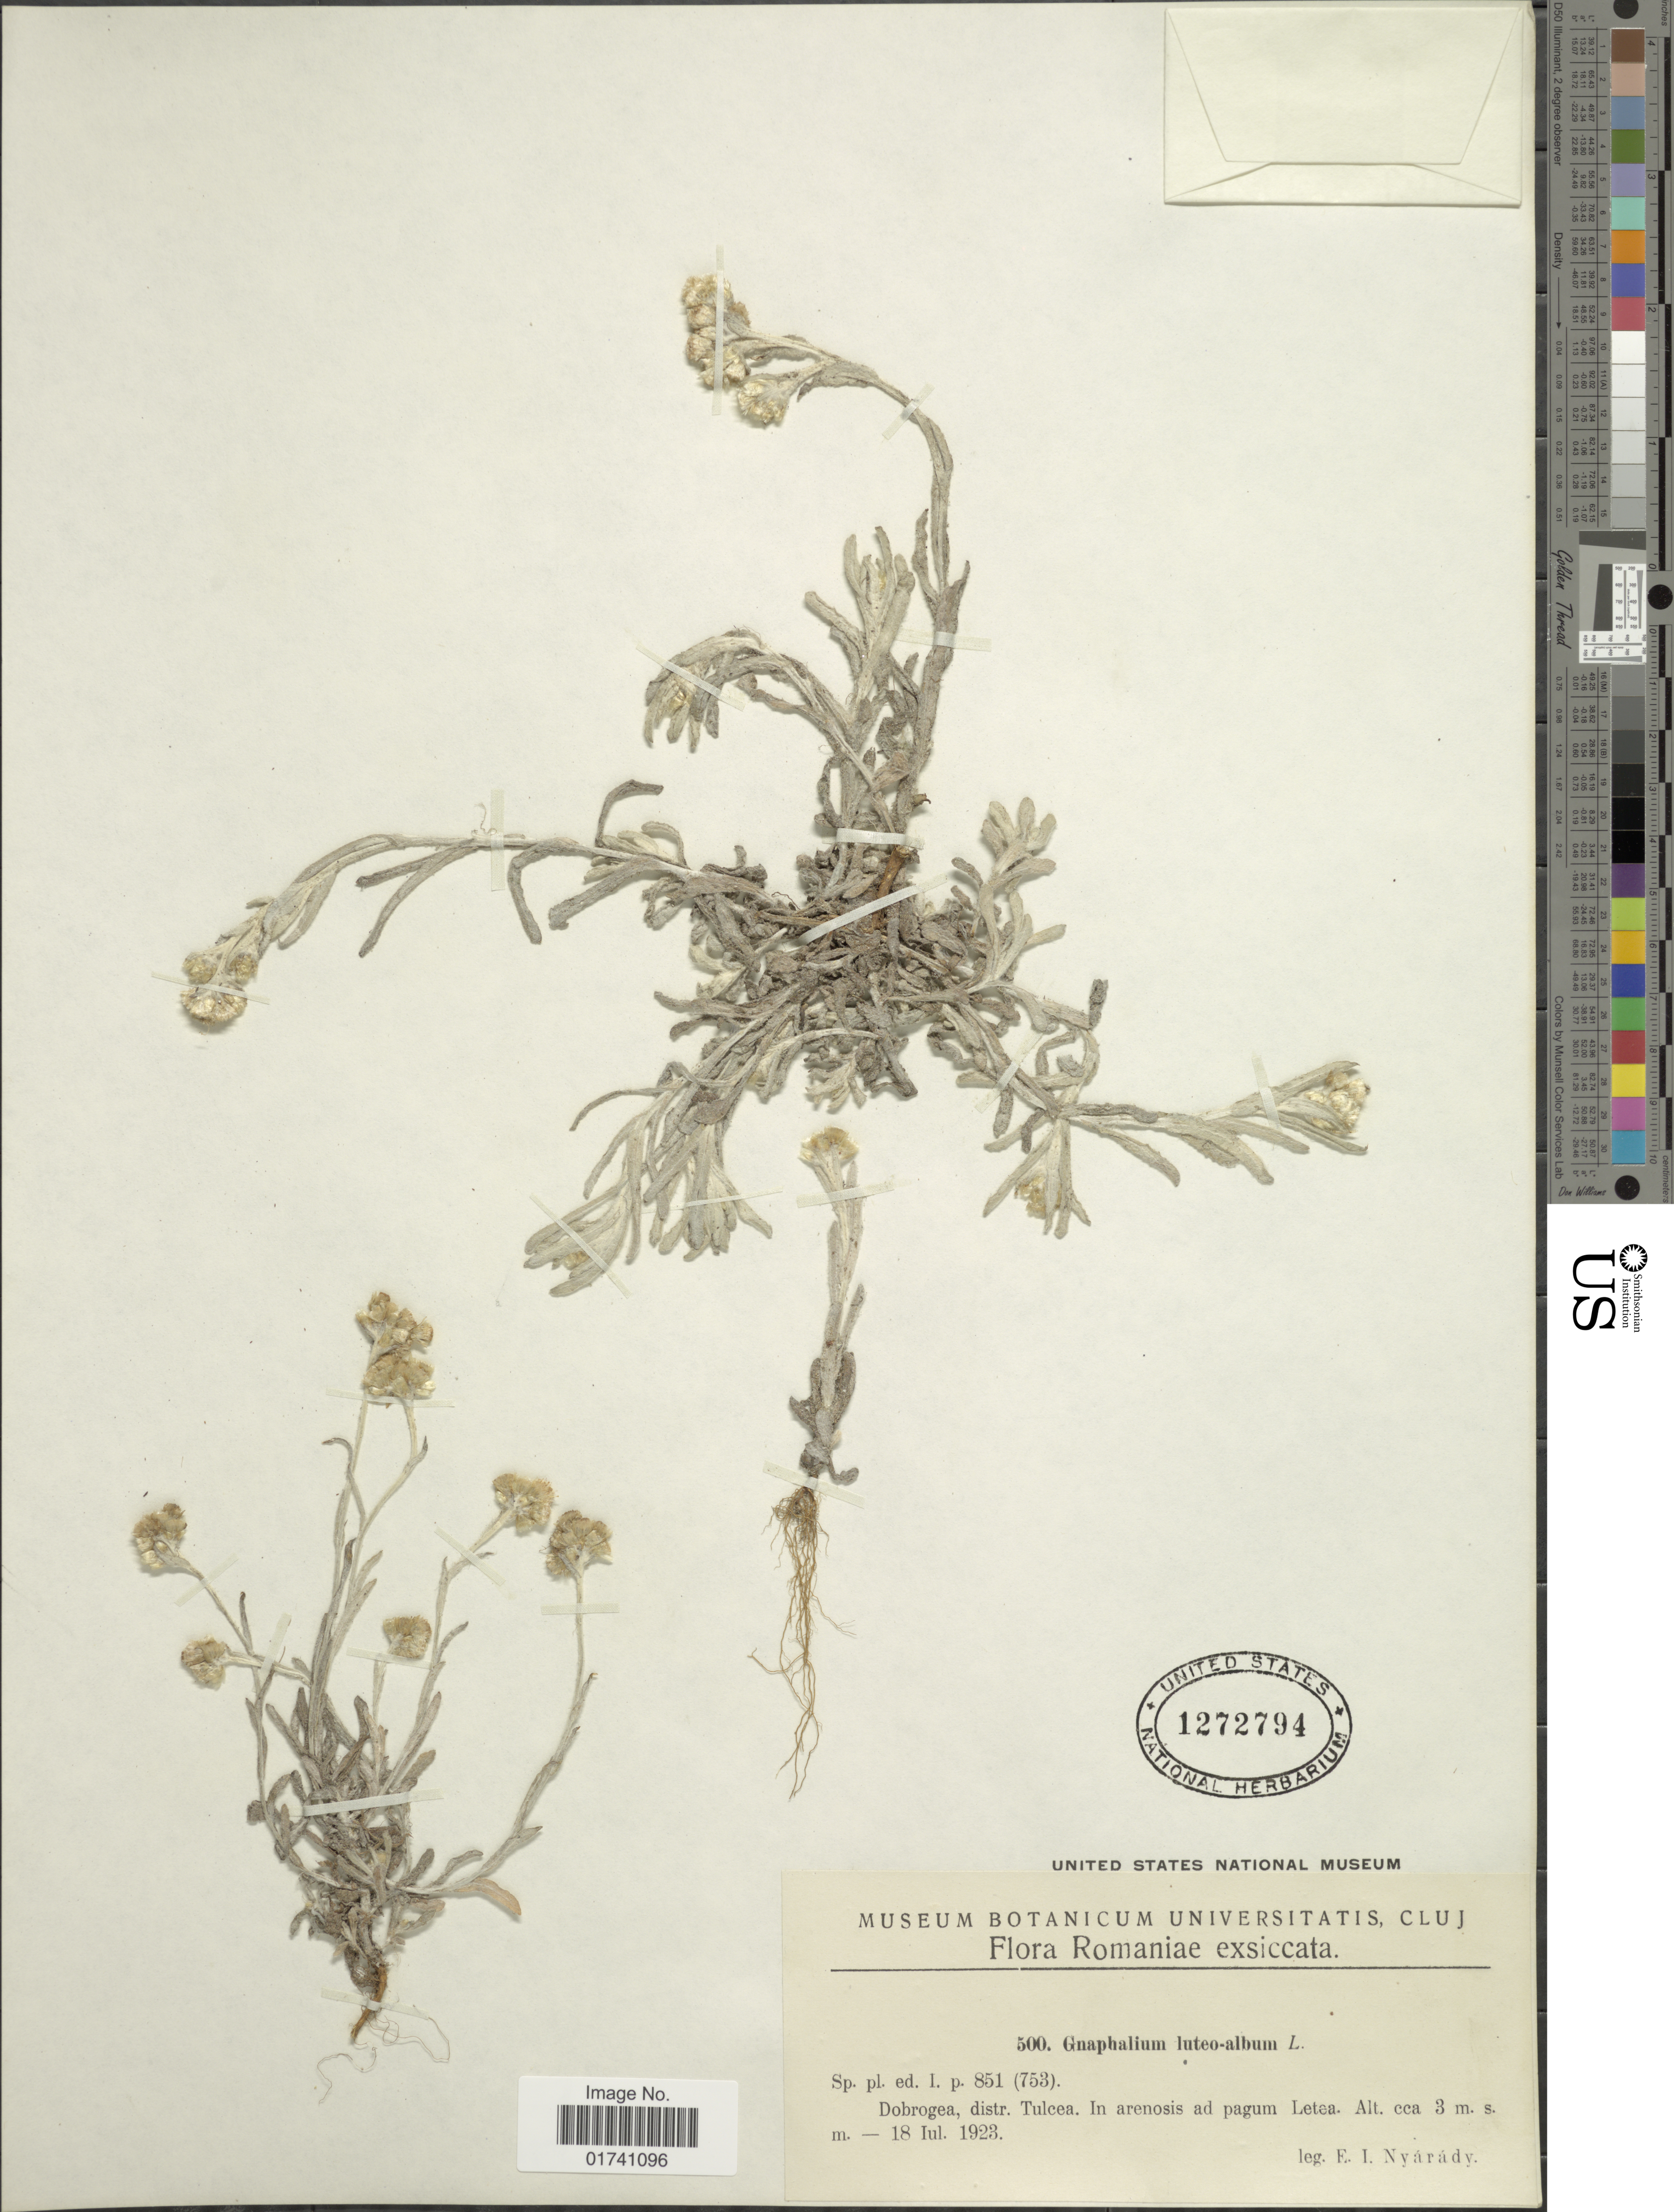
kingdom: Plantae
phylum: Tracheophyta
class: Magnoliopsida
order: Asterales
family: Asteraceae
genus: Laphangium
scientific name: Laphangium luteoalbum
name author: (L.) Tzvelev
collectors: E. Nyárády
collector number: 500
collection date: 1923-07-18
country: Romania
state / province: Tulcea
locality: Dobrogea. In arenosos ad pagum Letea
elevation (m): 3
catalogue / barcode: US 1272794